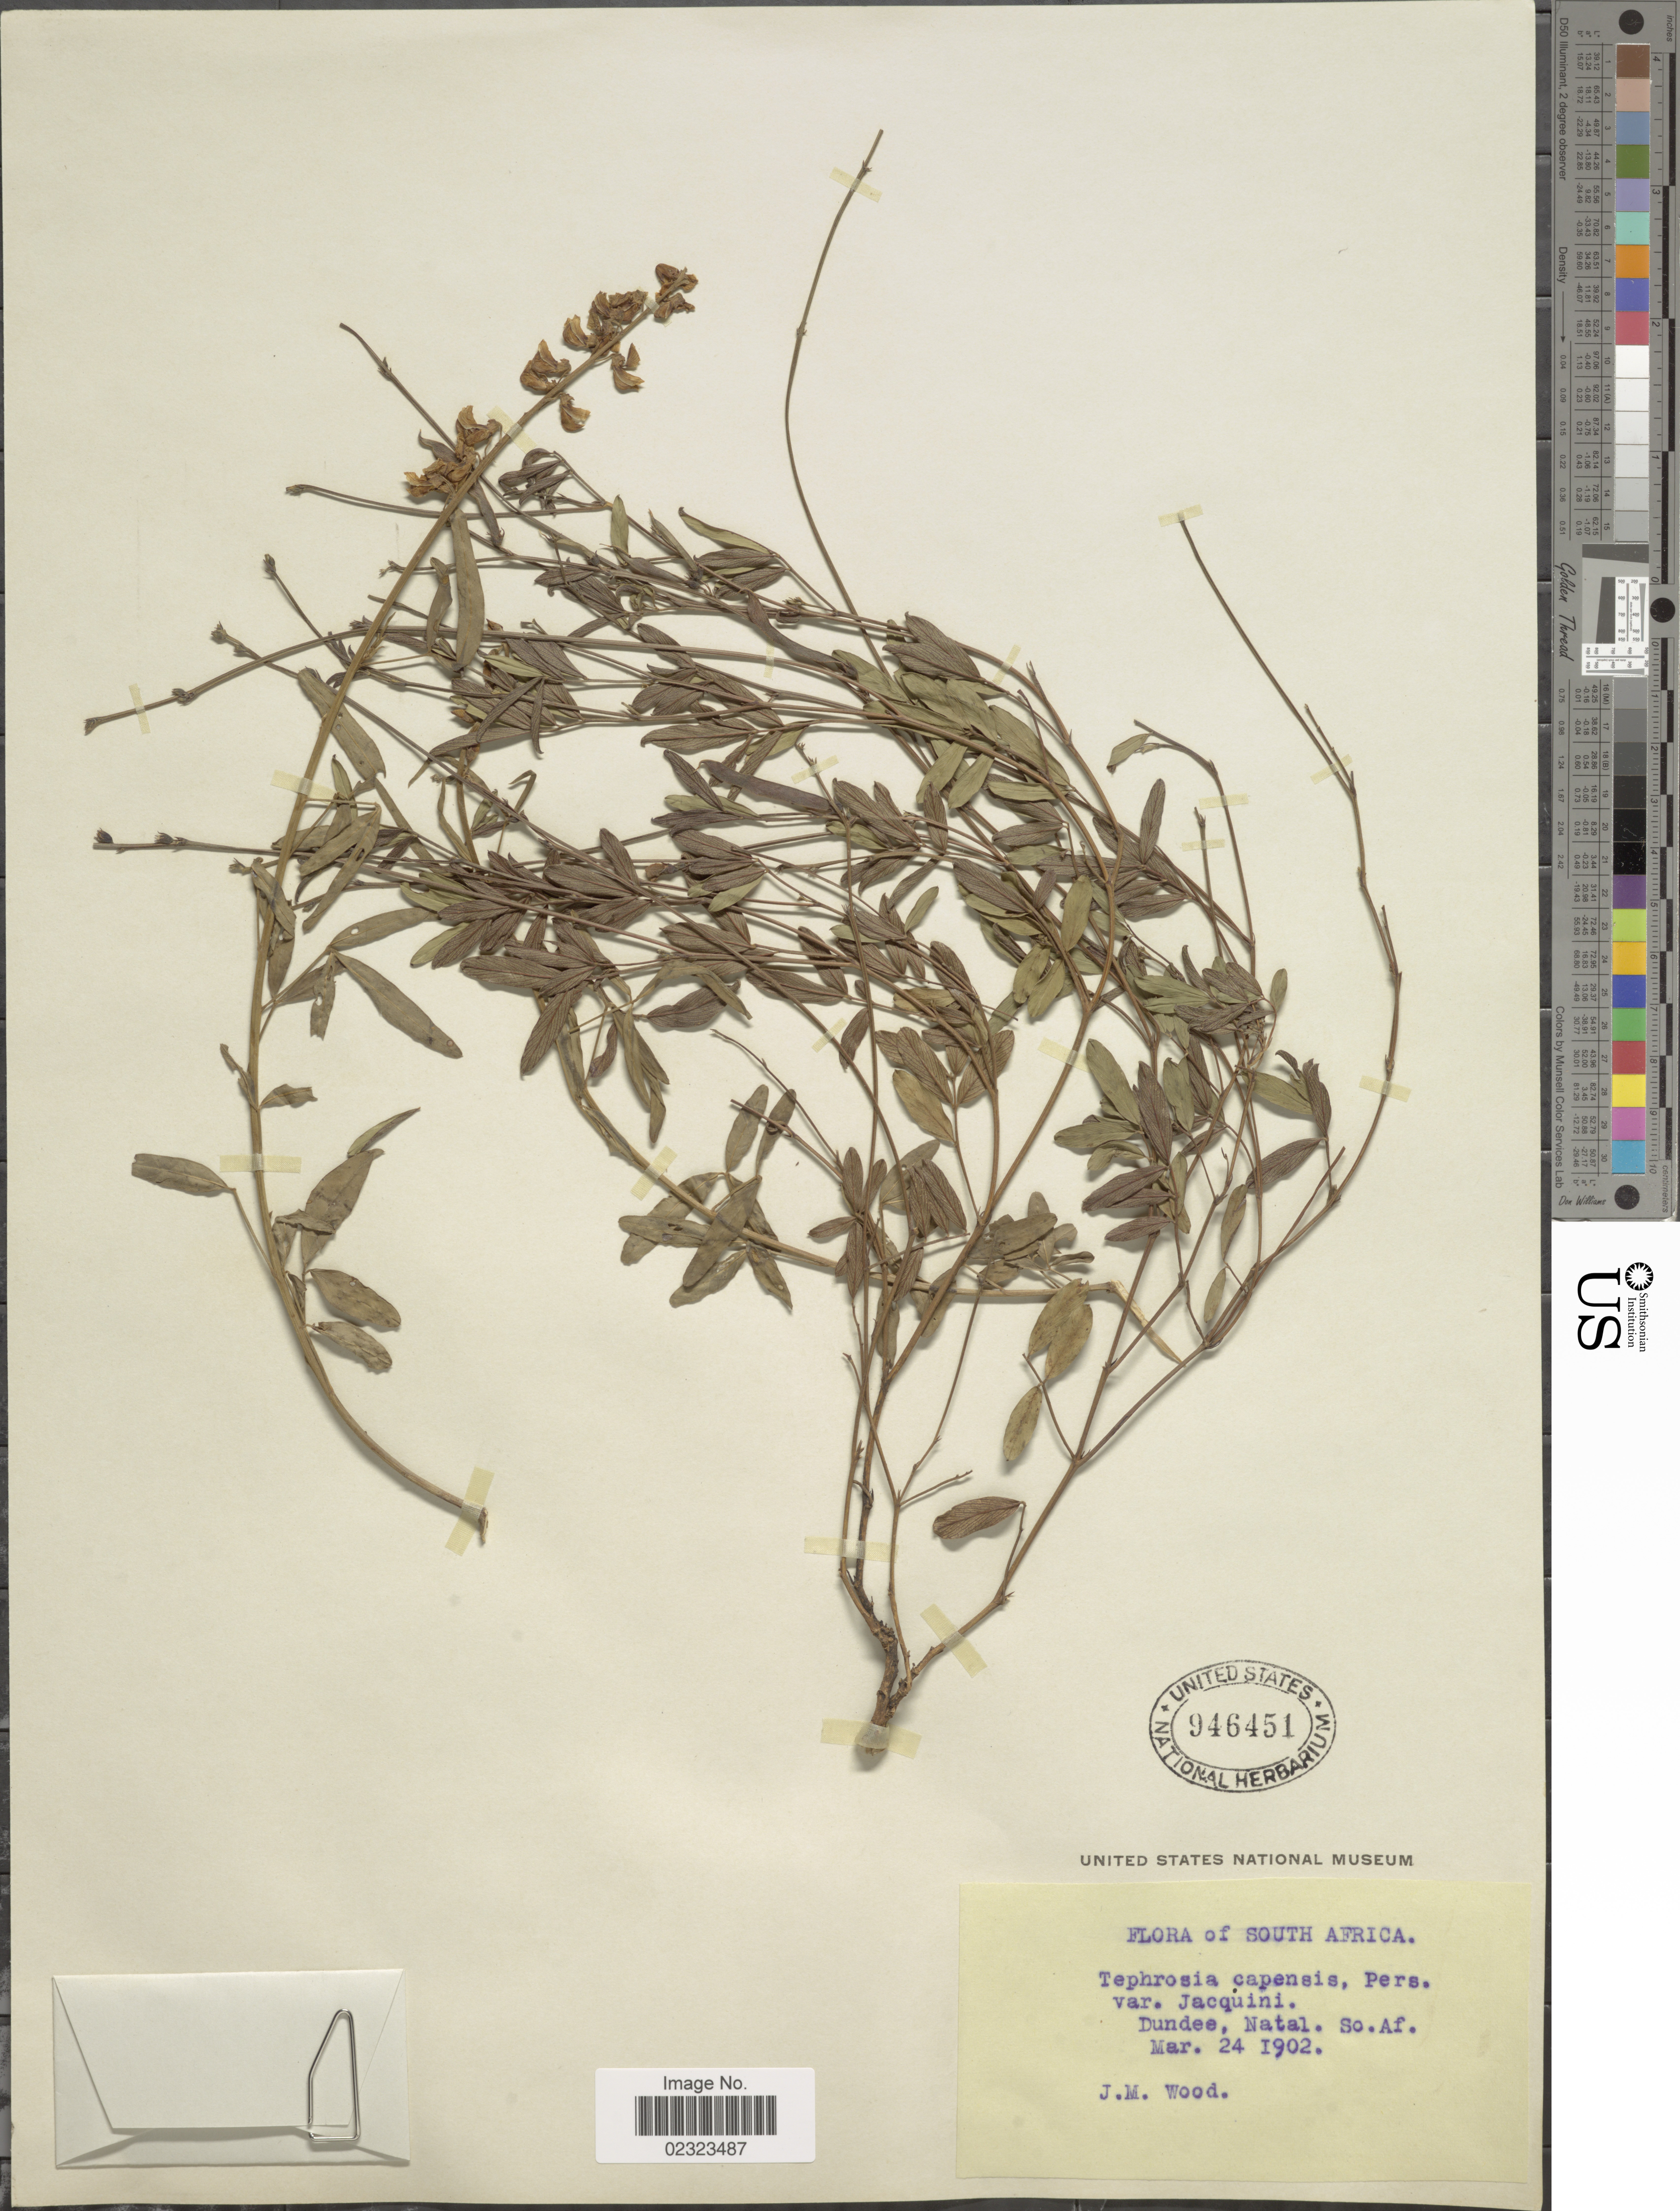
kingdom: Plantae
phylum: Tracheophyta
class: Magnoliopsida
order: Fabales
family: Fabaceae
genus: Tephrosia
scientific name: Tephrosia capensis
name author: (Jacq.) Pers.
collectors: J. M. Wood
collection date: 1902-03-24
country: South Africa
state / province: KwaZulu-Natal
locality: Dundee, Natal.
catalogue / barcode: US 946451